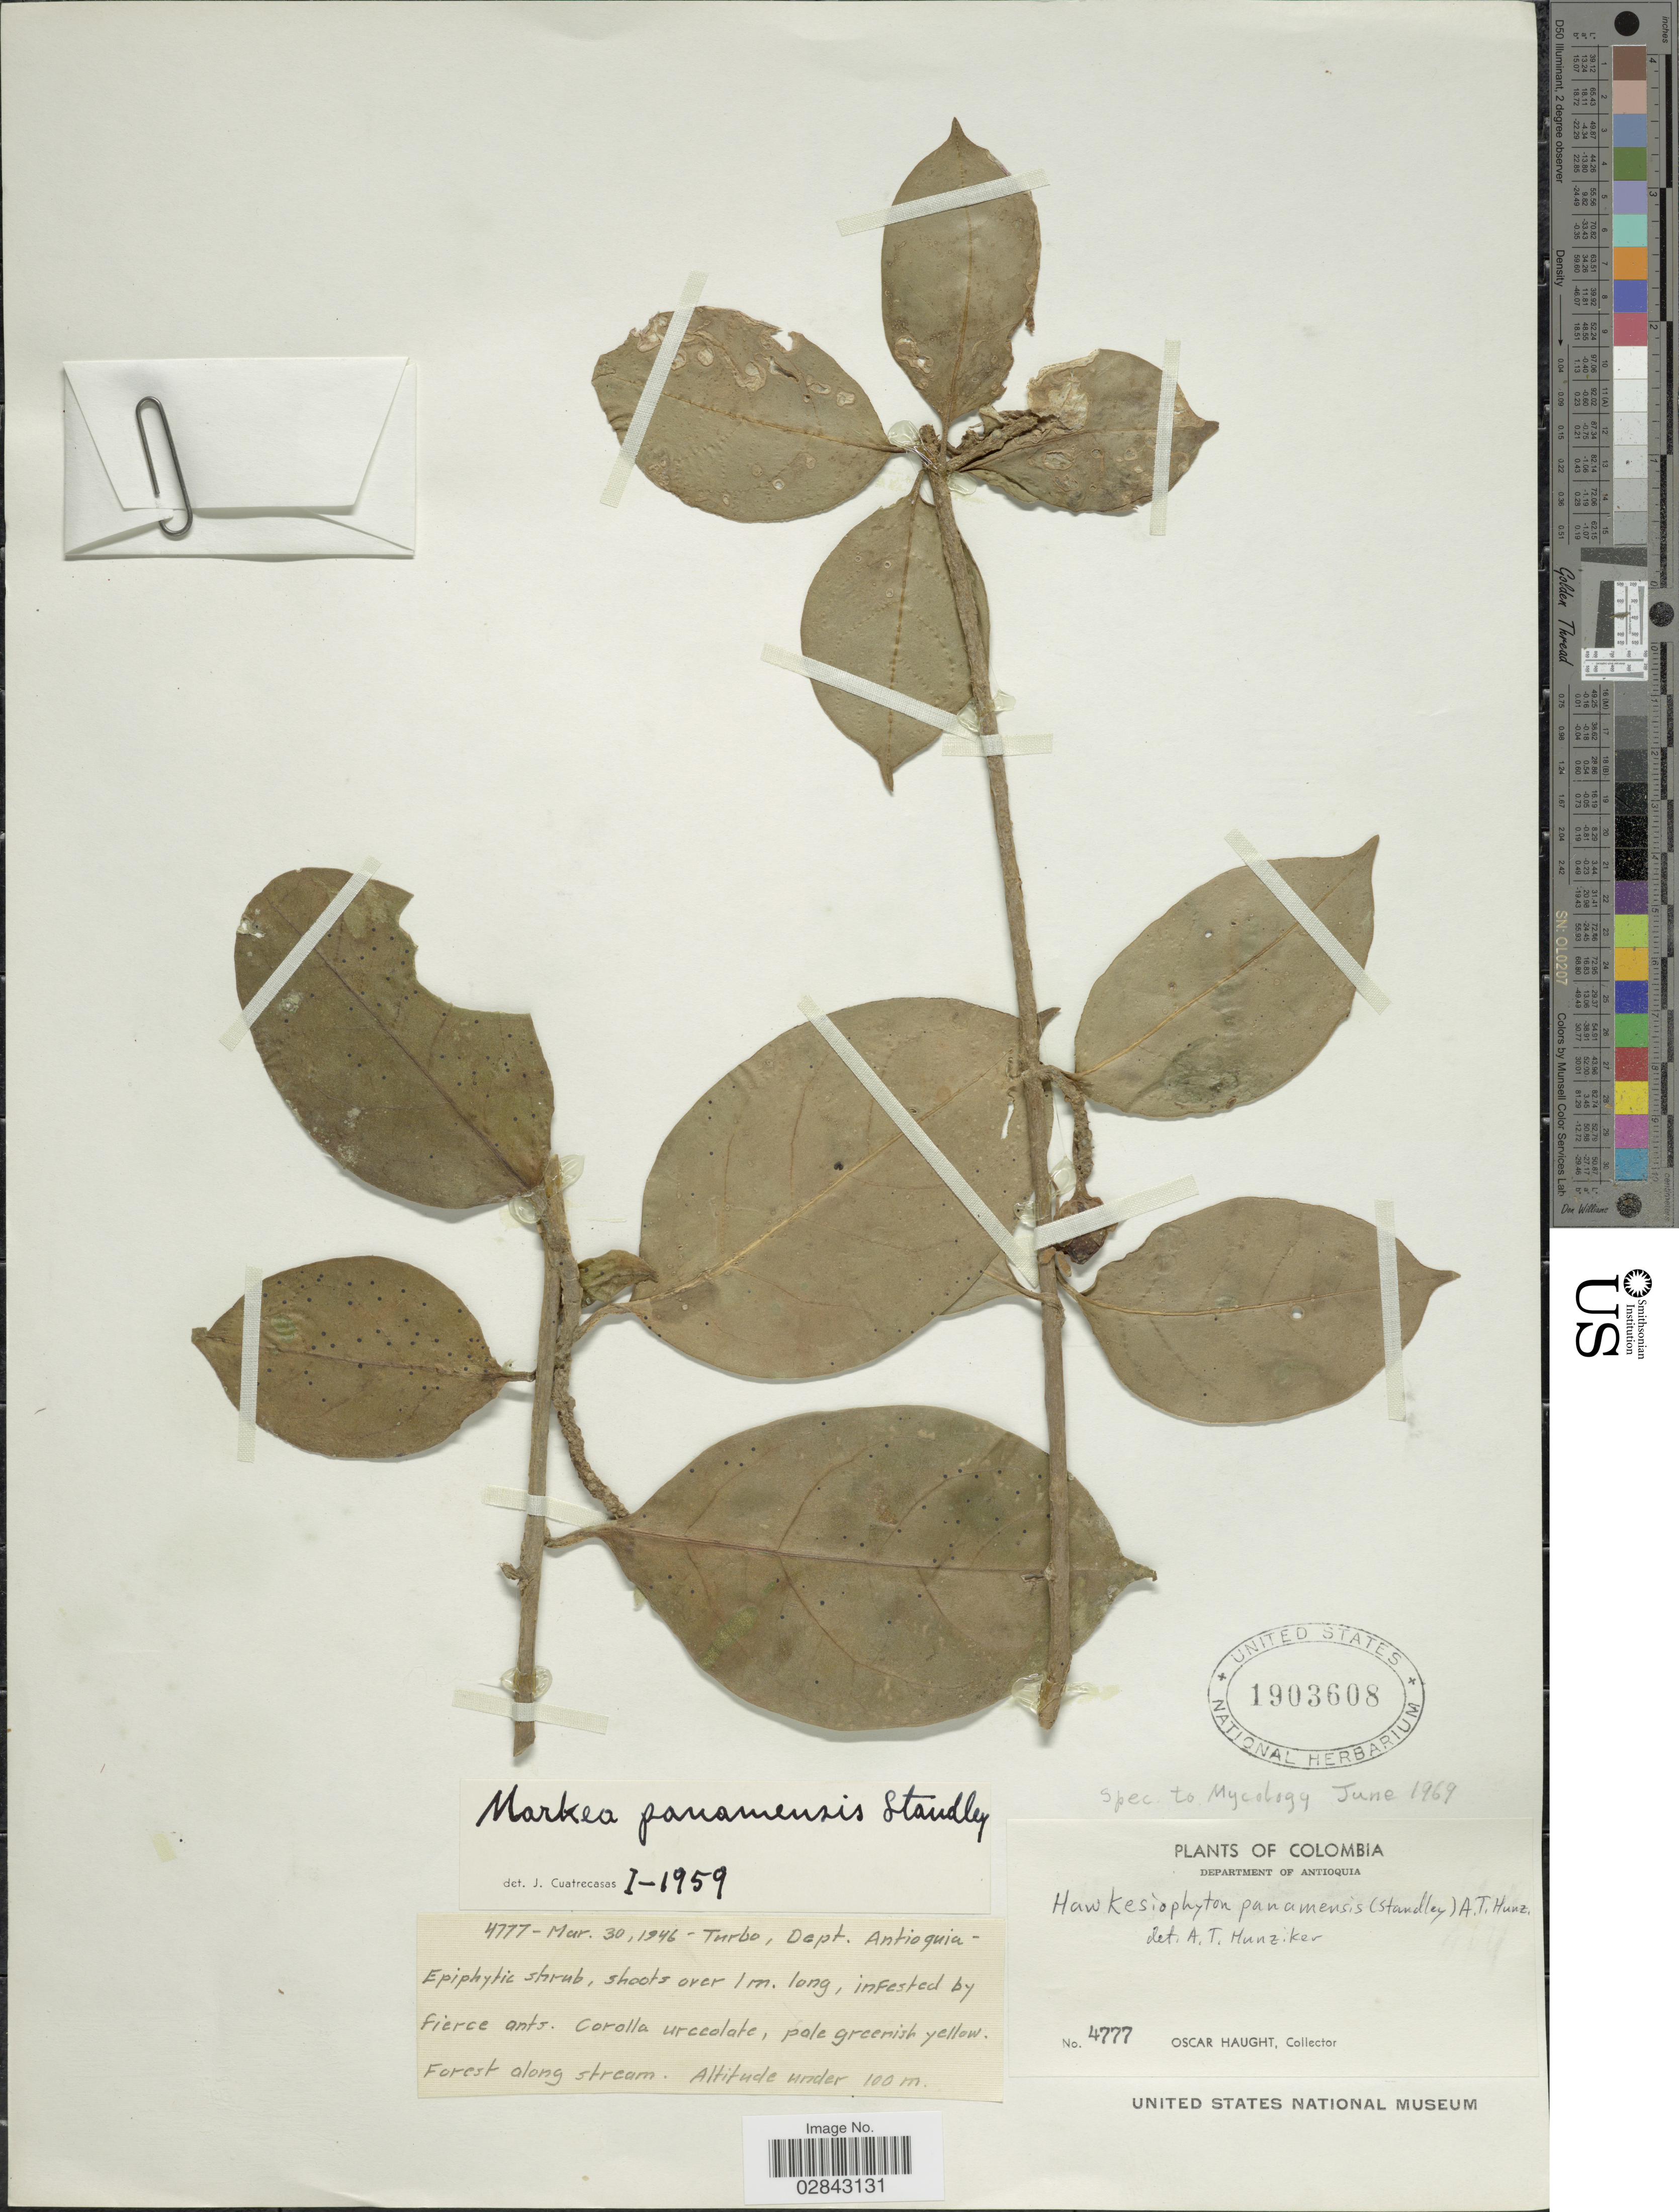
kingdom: Plantae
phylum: Tracheophyta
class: Magnoliopsida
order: Solanales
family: Solanaceae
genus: Hawkesiophyton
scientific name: Hawkesiophyton ulei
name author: (Dammer) Hunz.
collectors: O. Haught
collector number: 4777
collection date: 1946-03-30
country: Colombia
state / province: Antioquia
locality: Department of Antioquia. Turbo.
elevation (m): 100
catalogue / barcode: US 1903608